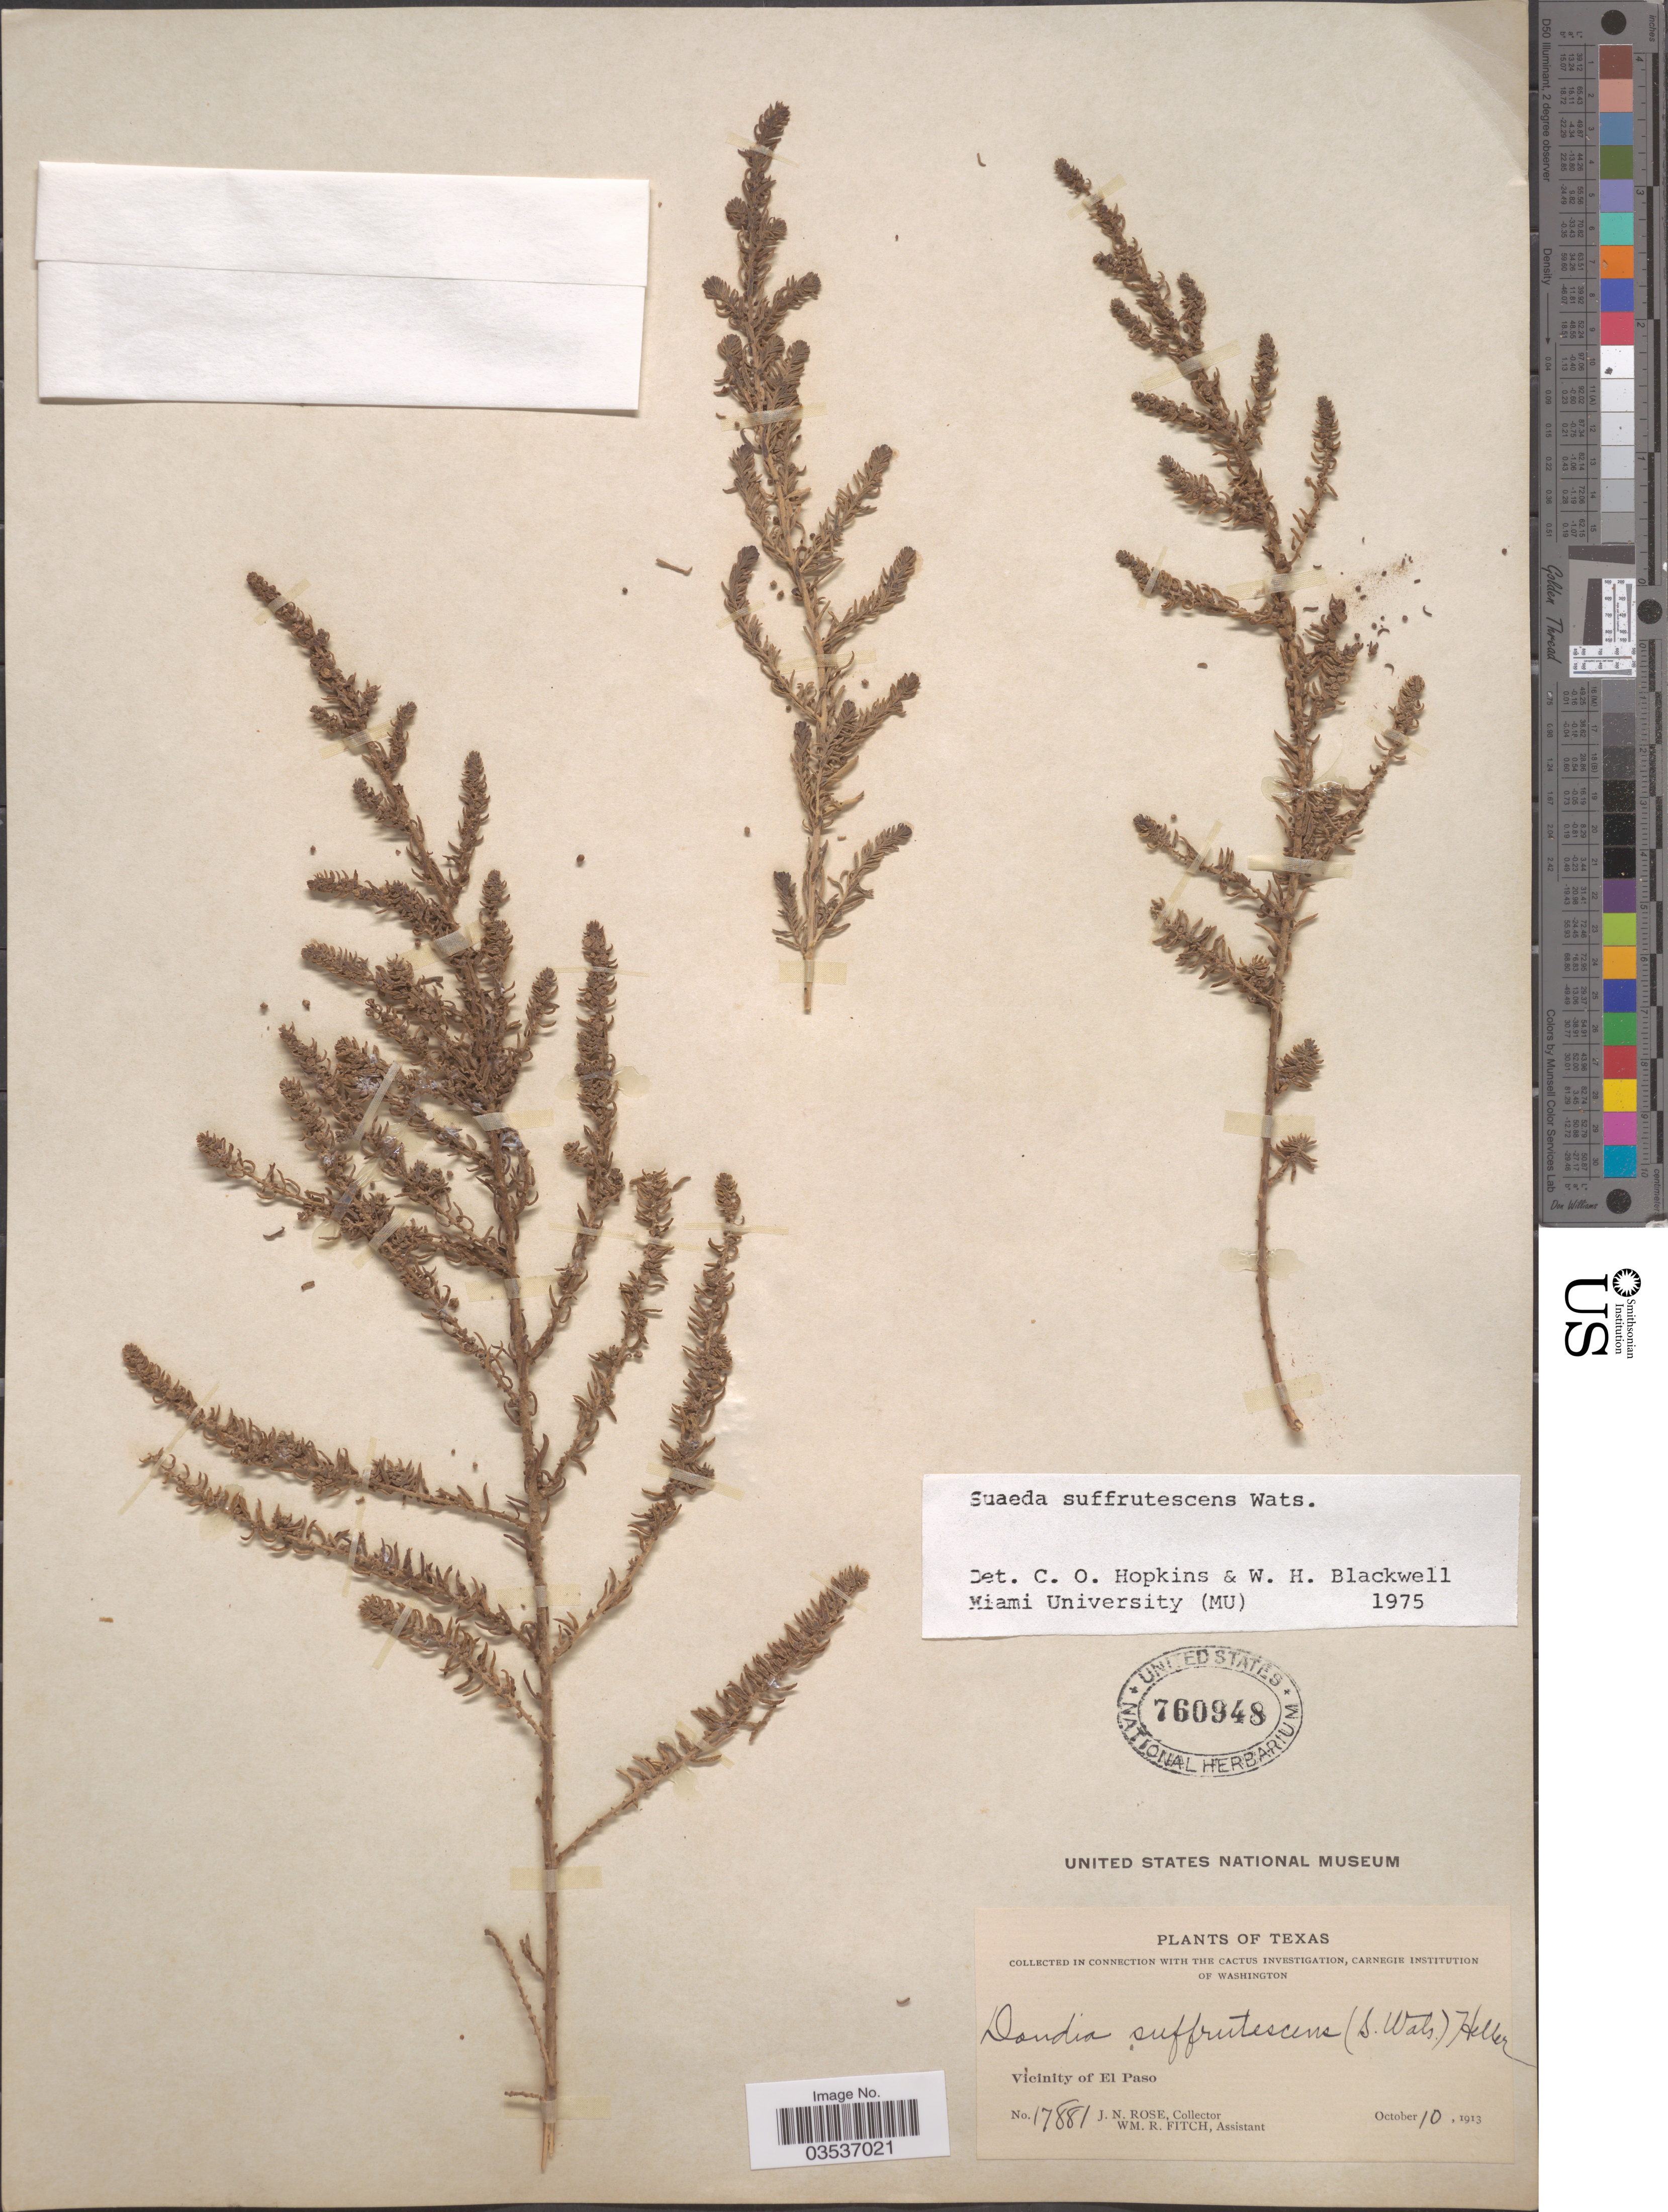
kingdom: Plantae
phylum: Tracheophyta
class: Magnoliopsida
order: Caryophyllales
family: Amaranthaceae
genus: Suaeda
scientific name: Suaeda suffrutescens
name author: S. Watson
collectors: J. N. Rose & W. R. Fitch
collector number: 17881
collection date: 1913-10-10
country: United States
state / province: Texas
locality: Vicinity of El Paso.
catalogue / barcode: US 760948